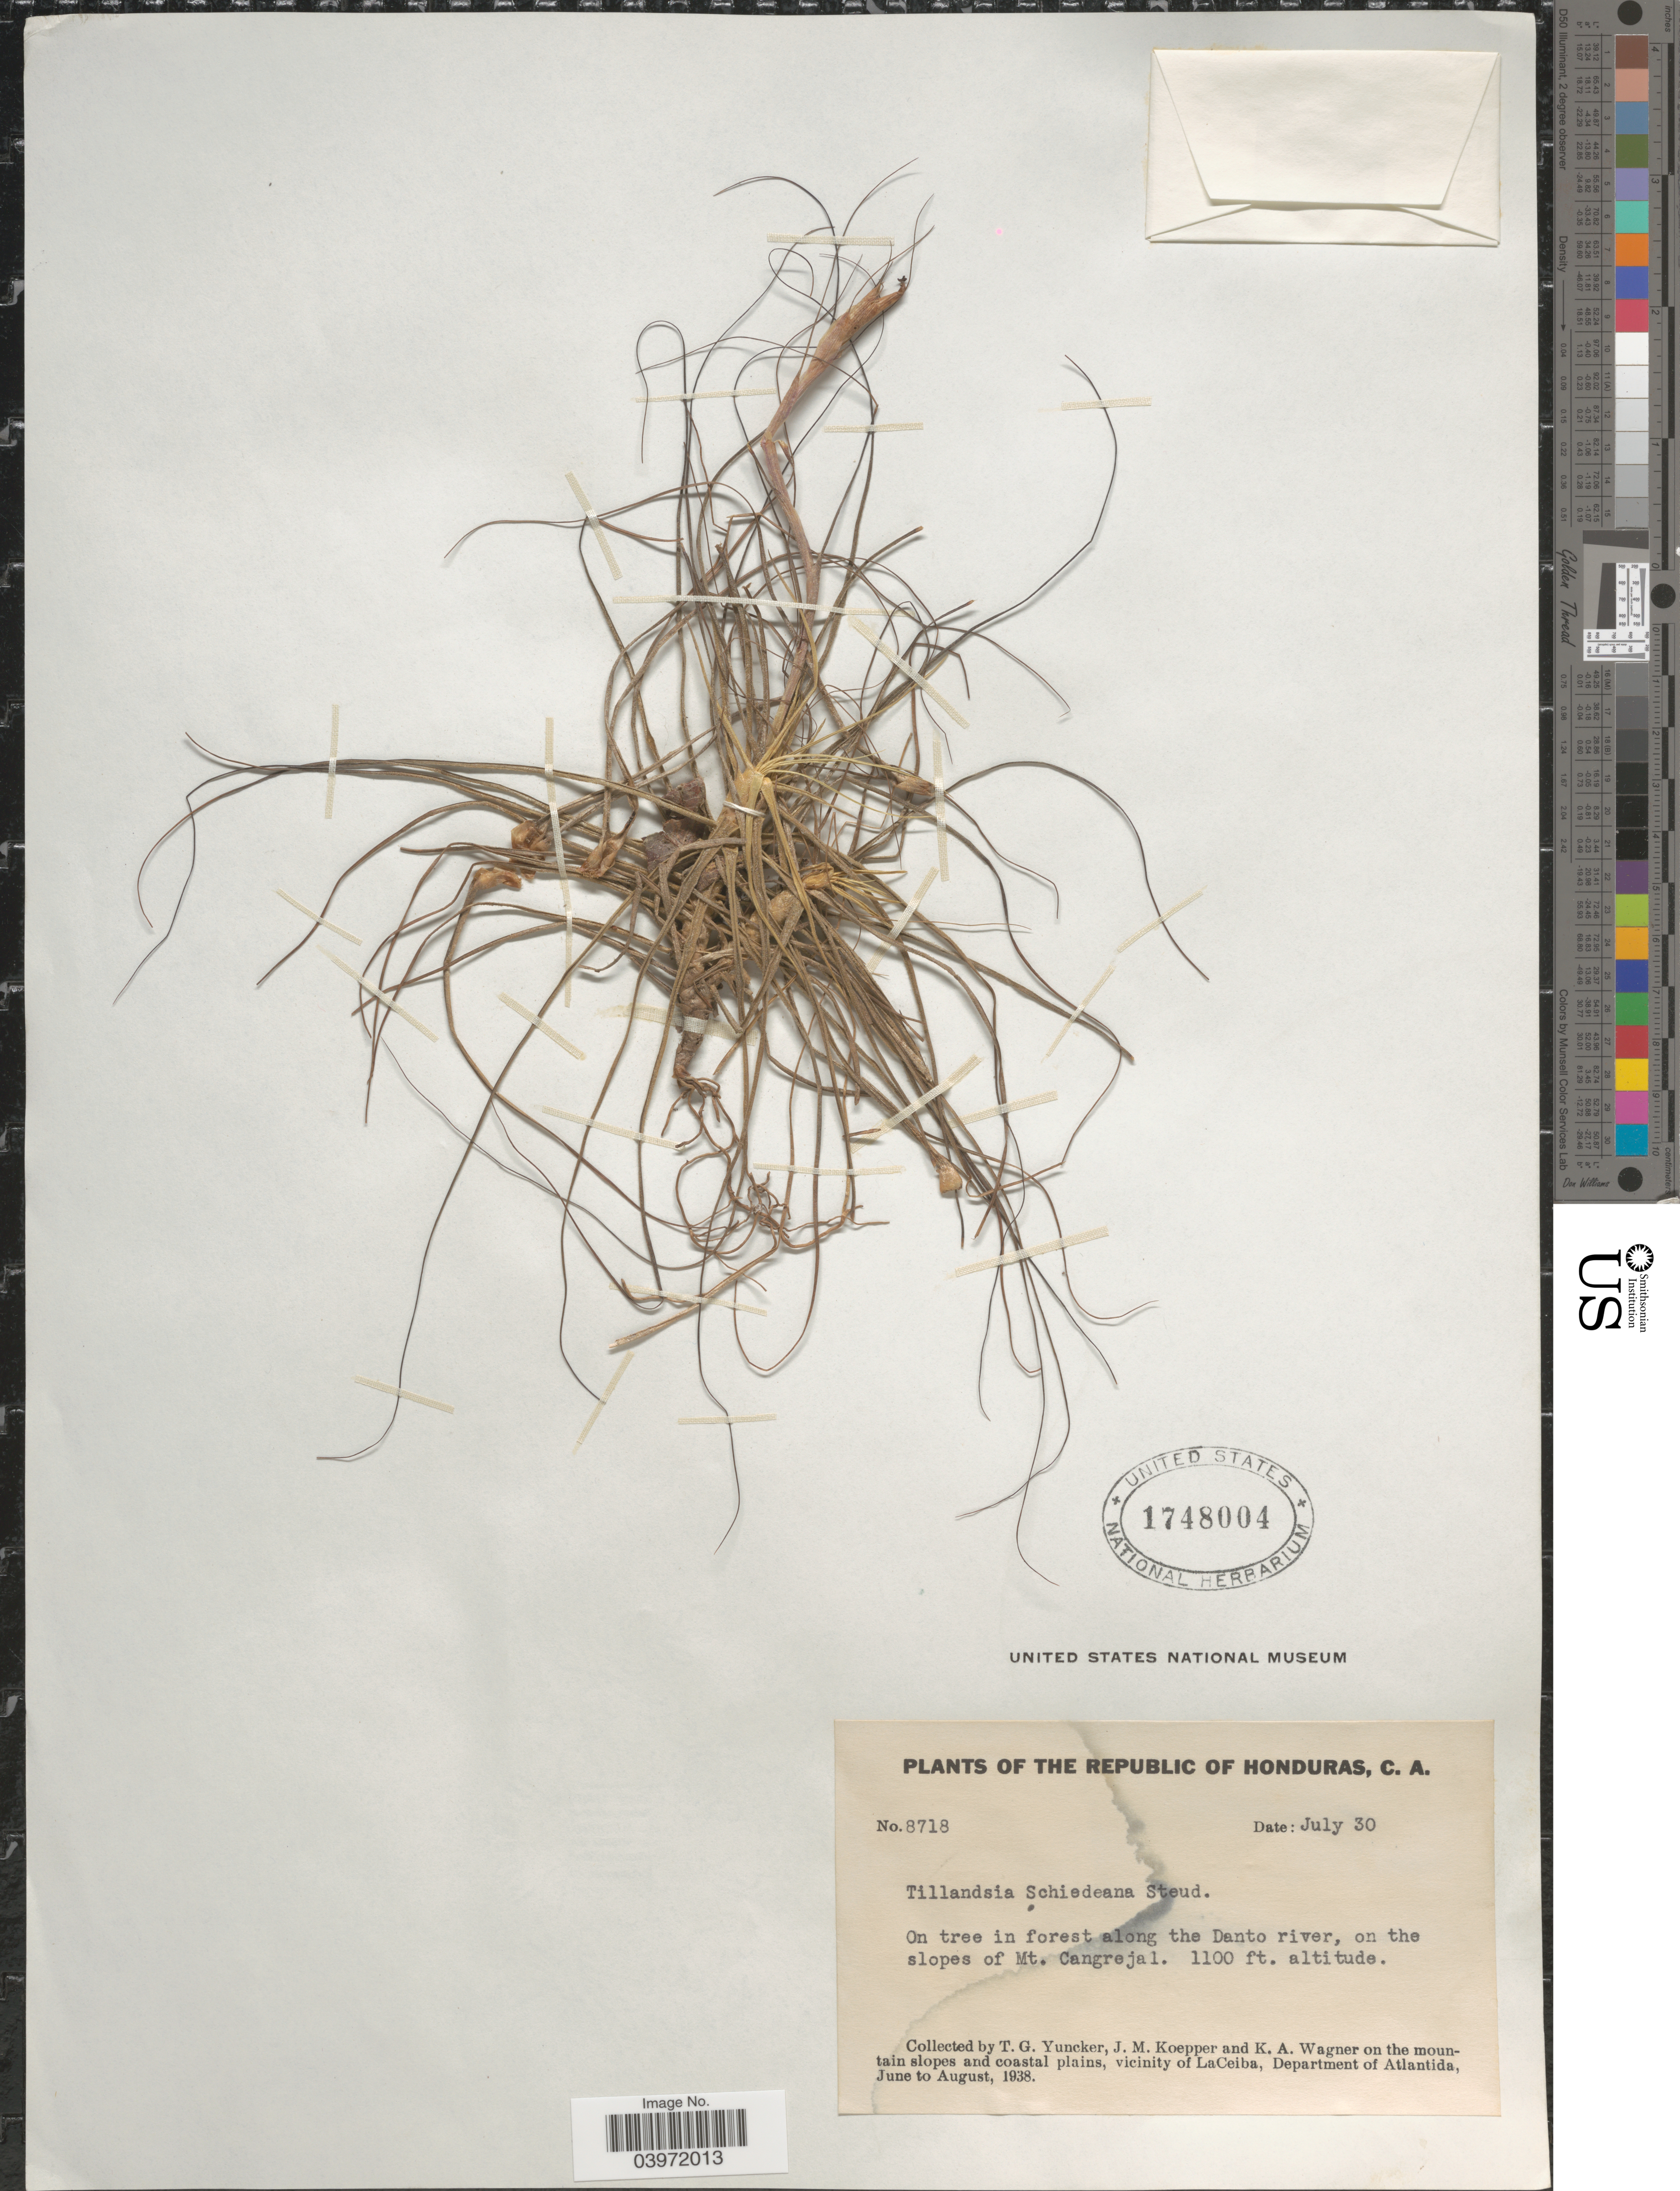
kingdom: Plantae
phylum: Tracheophyta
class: Liliopsida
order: Poales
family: Bromeliaceae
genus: Tillandsia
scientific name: Tillandsia schiedeana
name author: Steud.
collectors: T. G. Yuncker, J. M. Koepper & K. A. Wagner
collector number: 8718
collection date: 1938-07-30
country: Honduras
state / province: Atlantida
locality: The Republic of Honduras. Along the Danto river, on the slopes of Mt. Cangrejal. Vicinity of LaCeiba, Department of Atlantida.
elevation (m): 335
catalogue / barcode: US 1748004